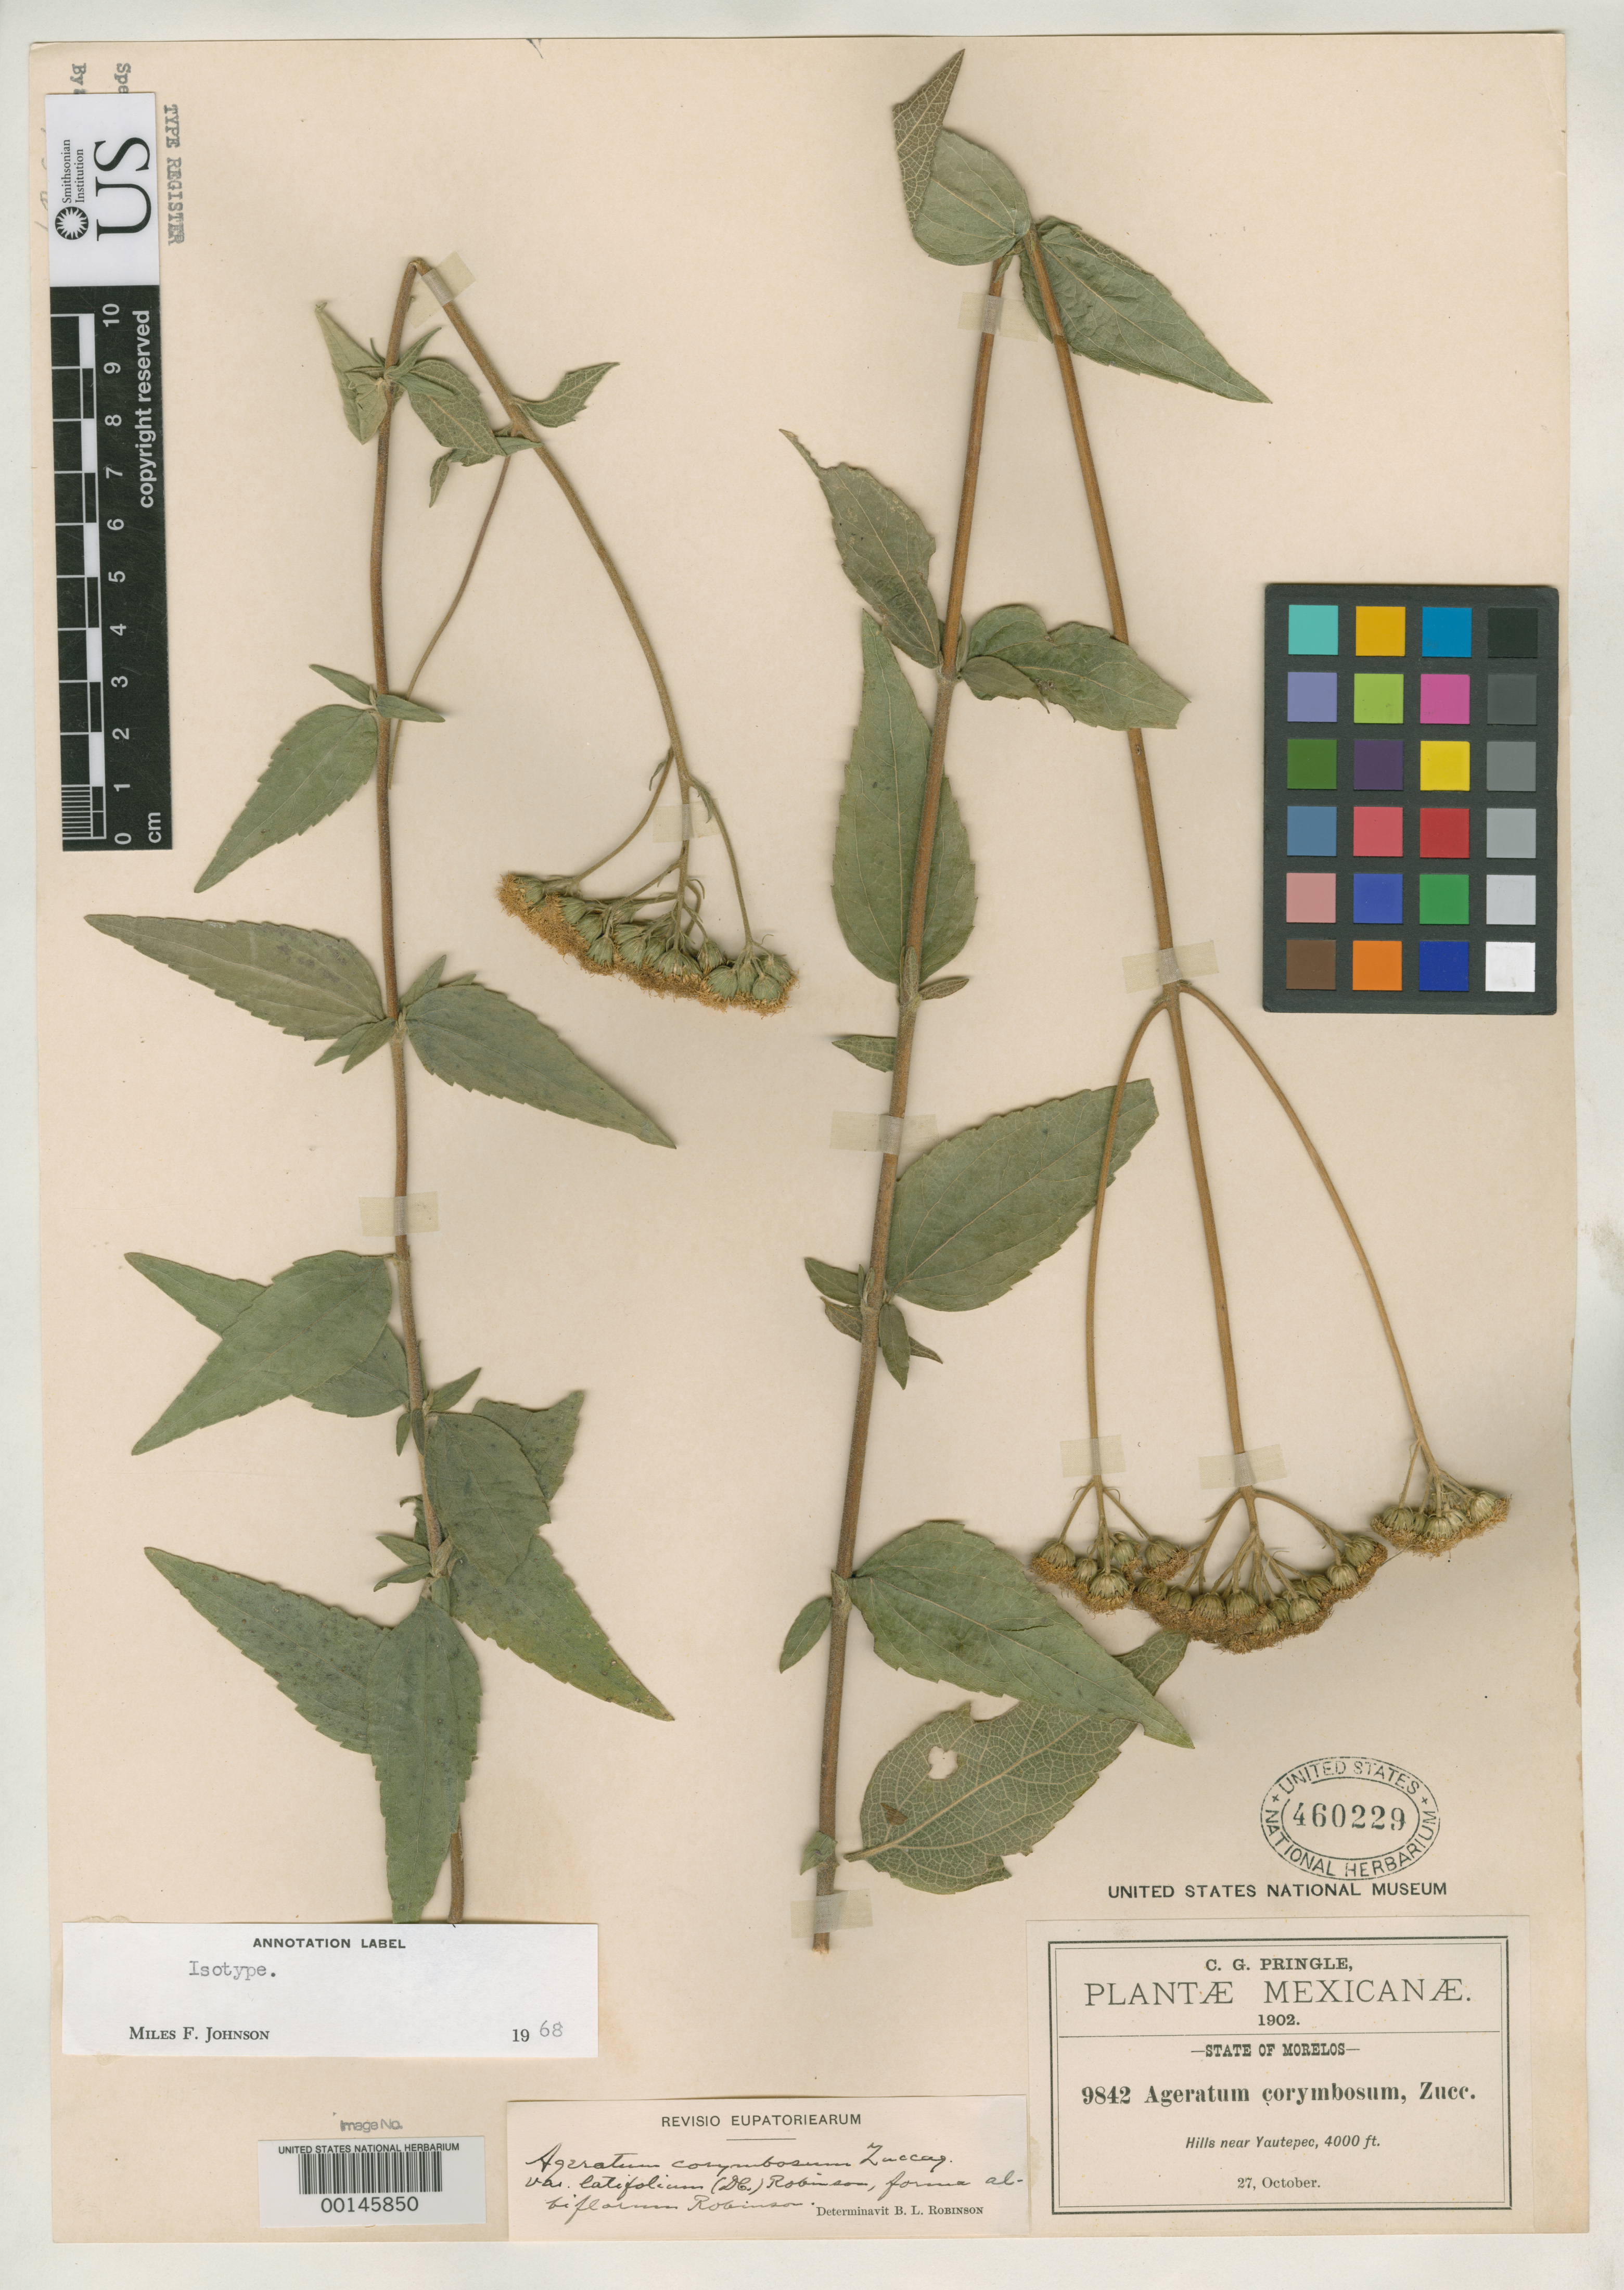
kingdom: Plantae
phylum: Tracheophyta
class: Magnoliopsida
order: Asterales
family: Asteraceae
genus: Ageratum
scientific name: Ageratum corymbosum f. albiflorum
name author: B.L. Rob.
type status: Isotype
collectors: C. G. Pringle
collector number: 9842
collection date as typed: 27 Oct 1902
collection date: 1902-10-27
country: Mexico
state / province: Morelos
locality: Hills near Yautepec.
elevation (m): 1219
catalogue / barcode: US 460229